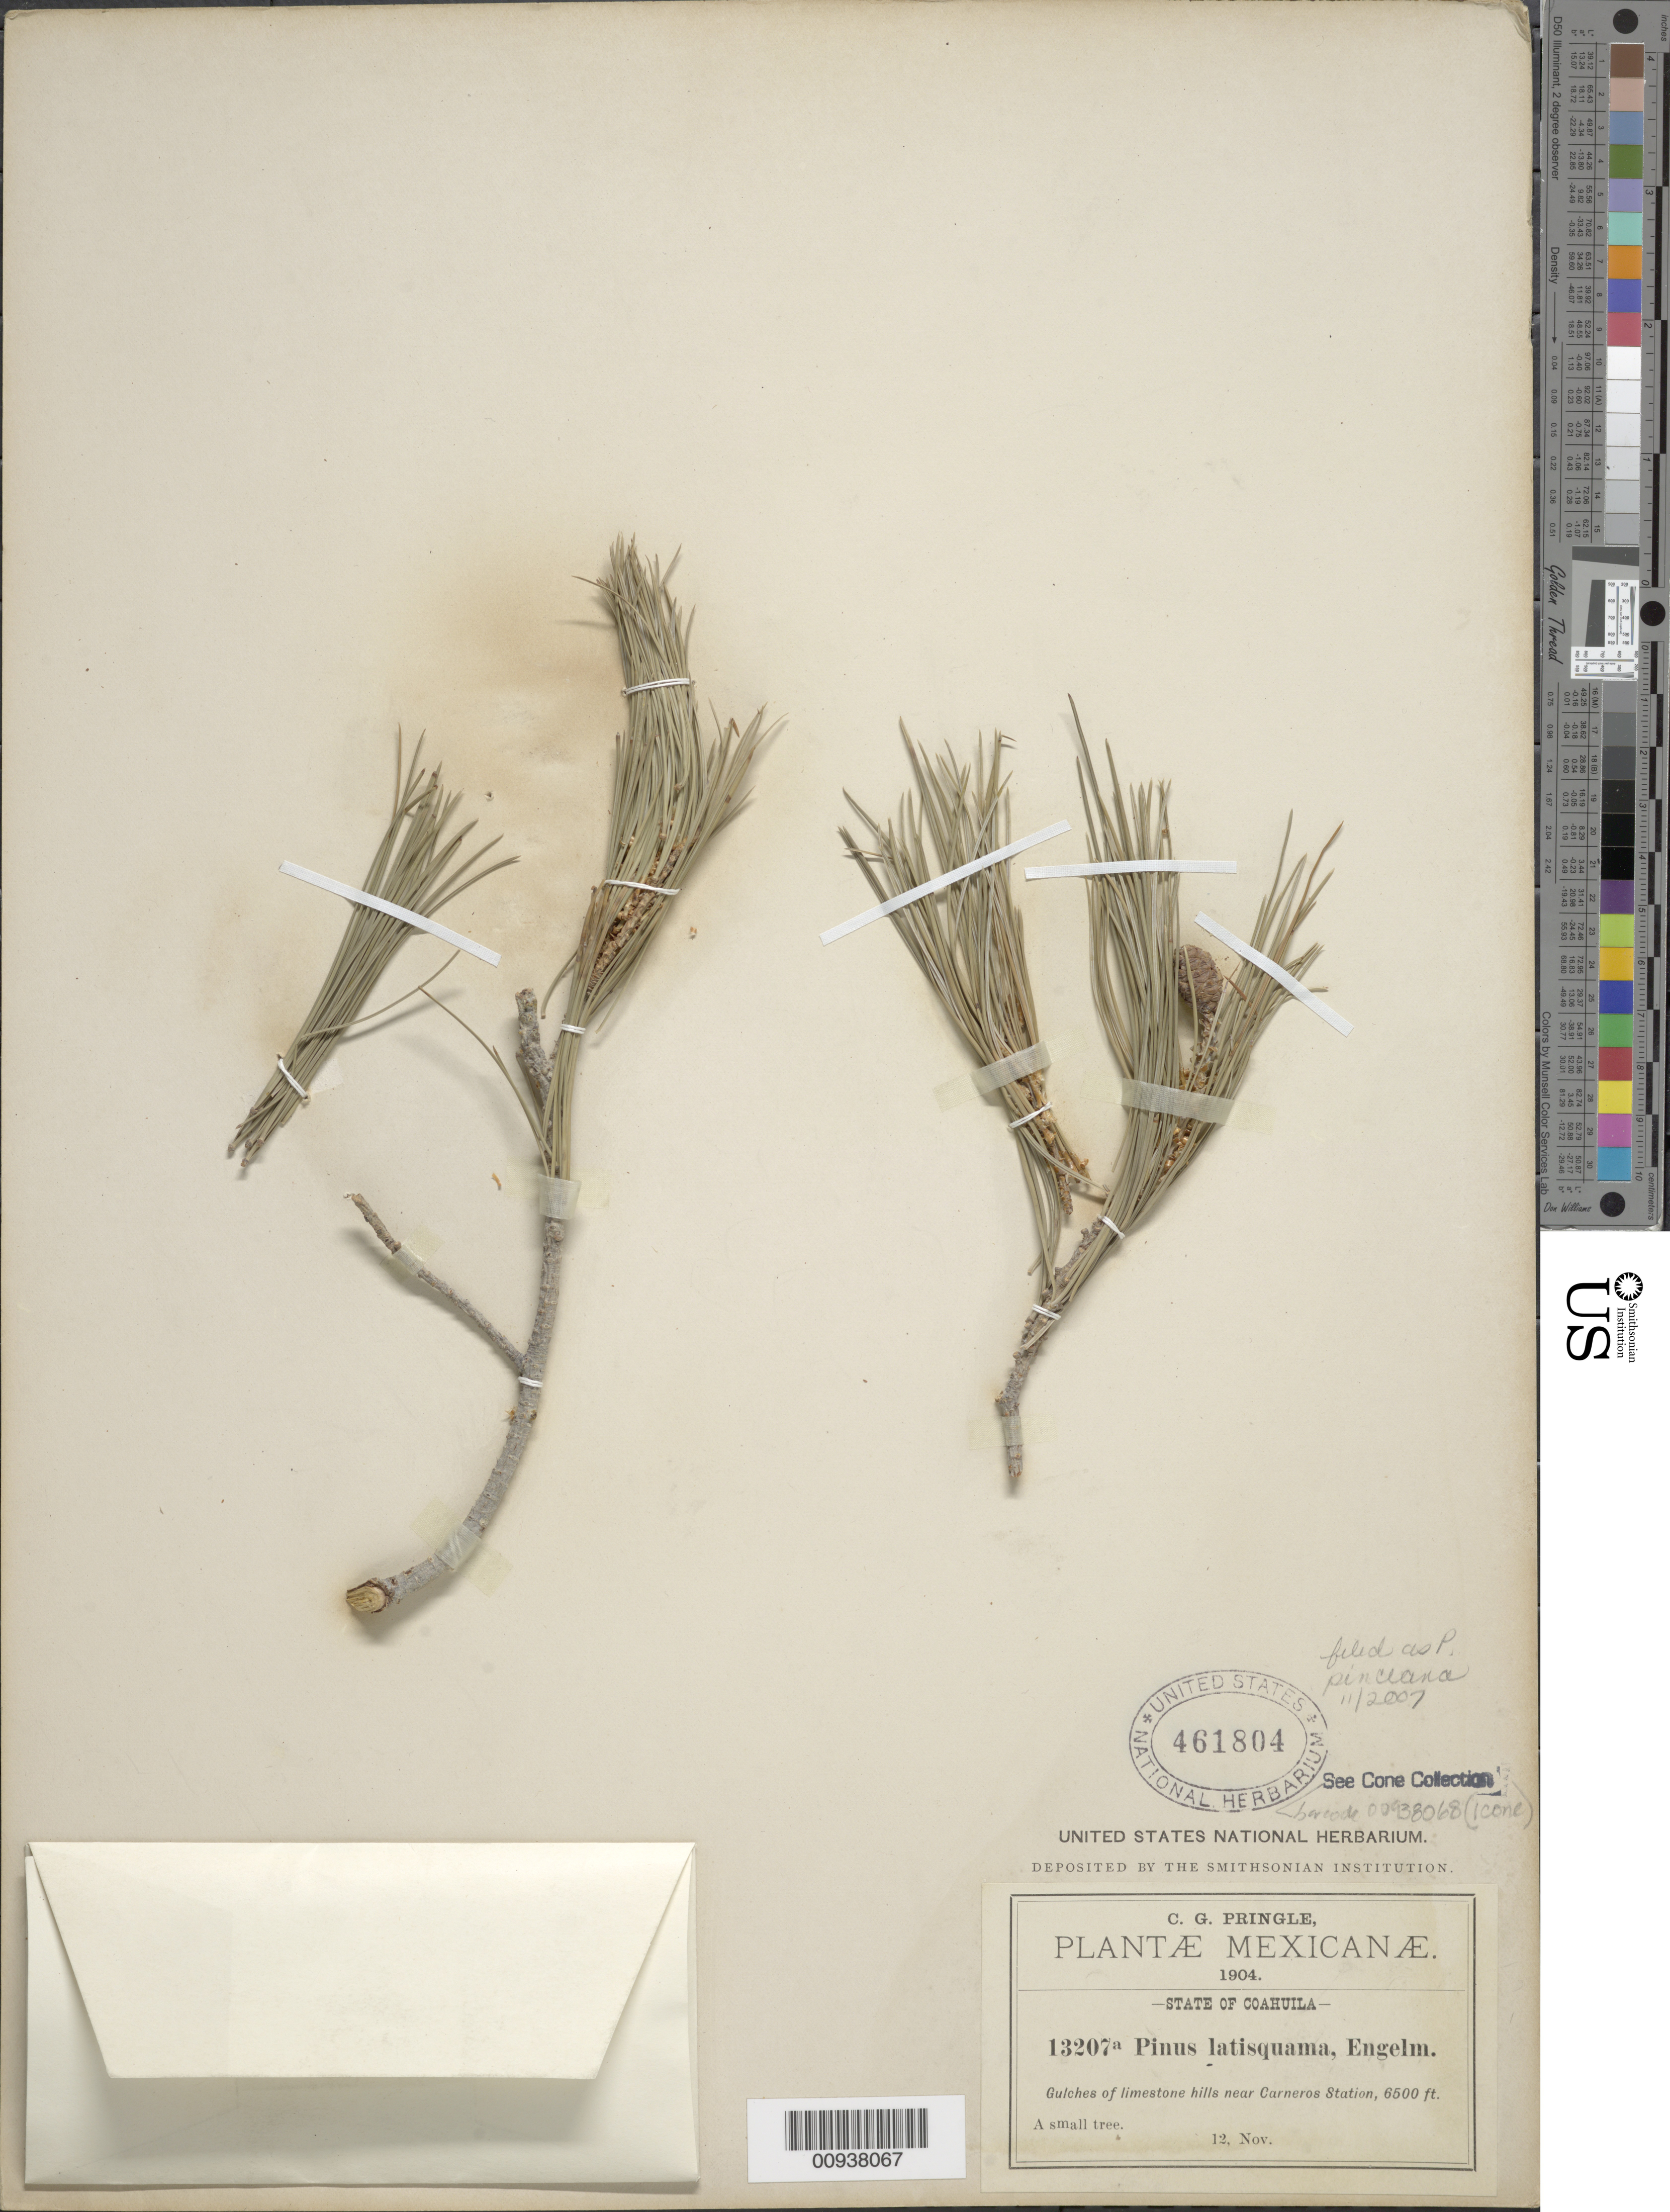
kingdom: Plantae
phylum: Tracheophyta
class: Pinopsida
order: Pinales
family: Pinaceae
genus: Pinus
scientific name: Pinus pinceana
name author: Gordon & Glend.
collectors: C. G. Pringle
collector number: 13207 a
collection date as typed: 12 Nov 1904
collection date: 1904-11-12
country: Mexico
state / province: Coahuila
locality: Near Carneros Station.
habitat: Gulches of limestone hills.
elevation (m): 1981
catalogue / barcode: US 461804